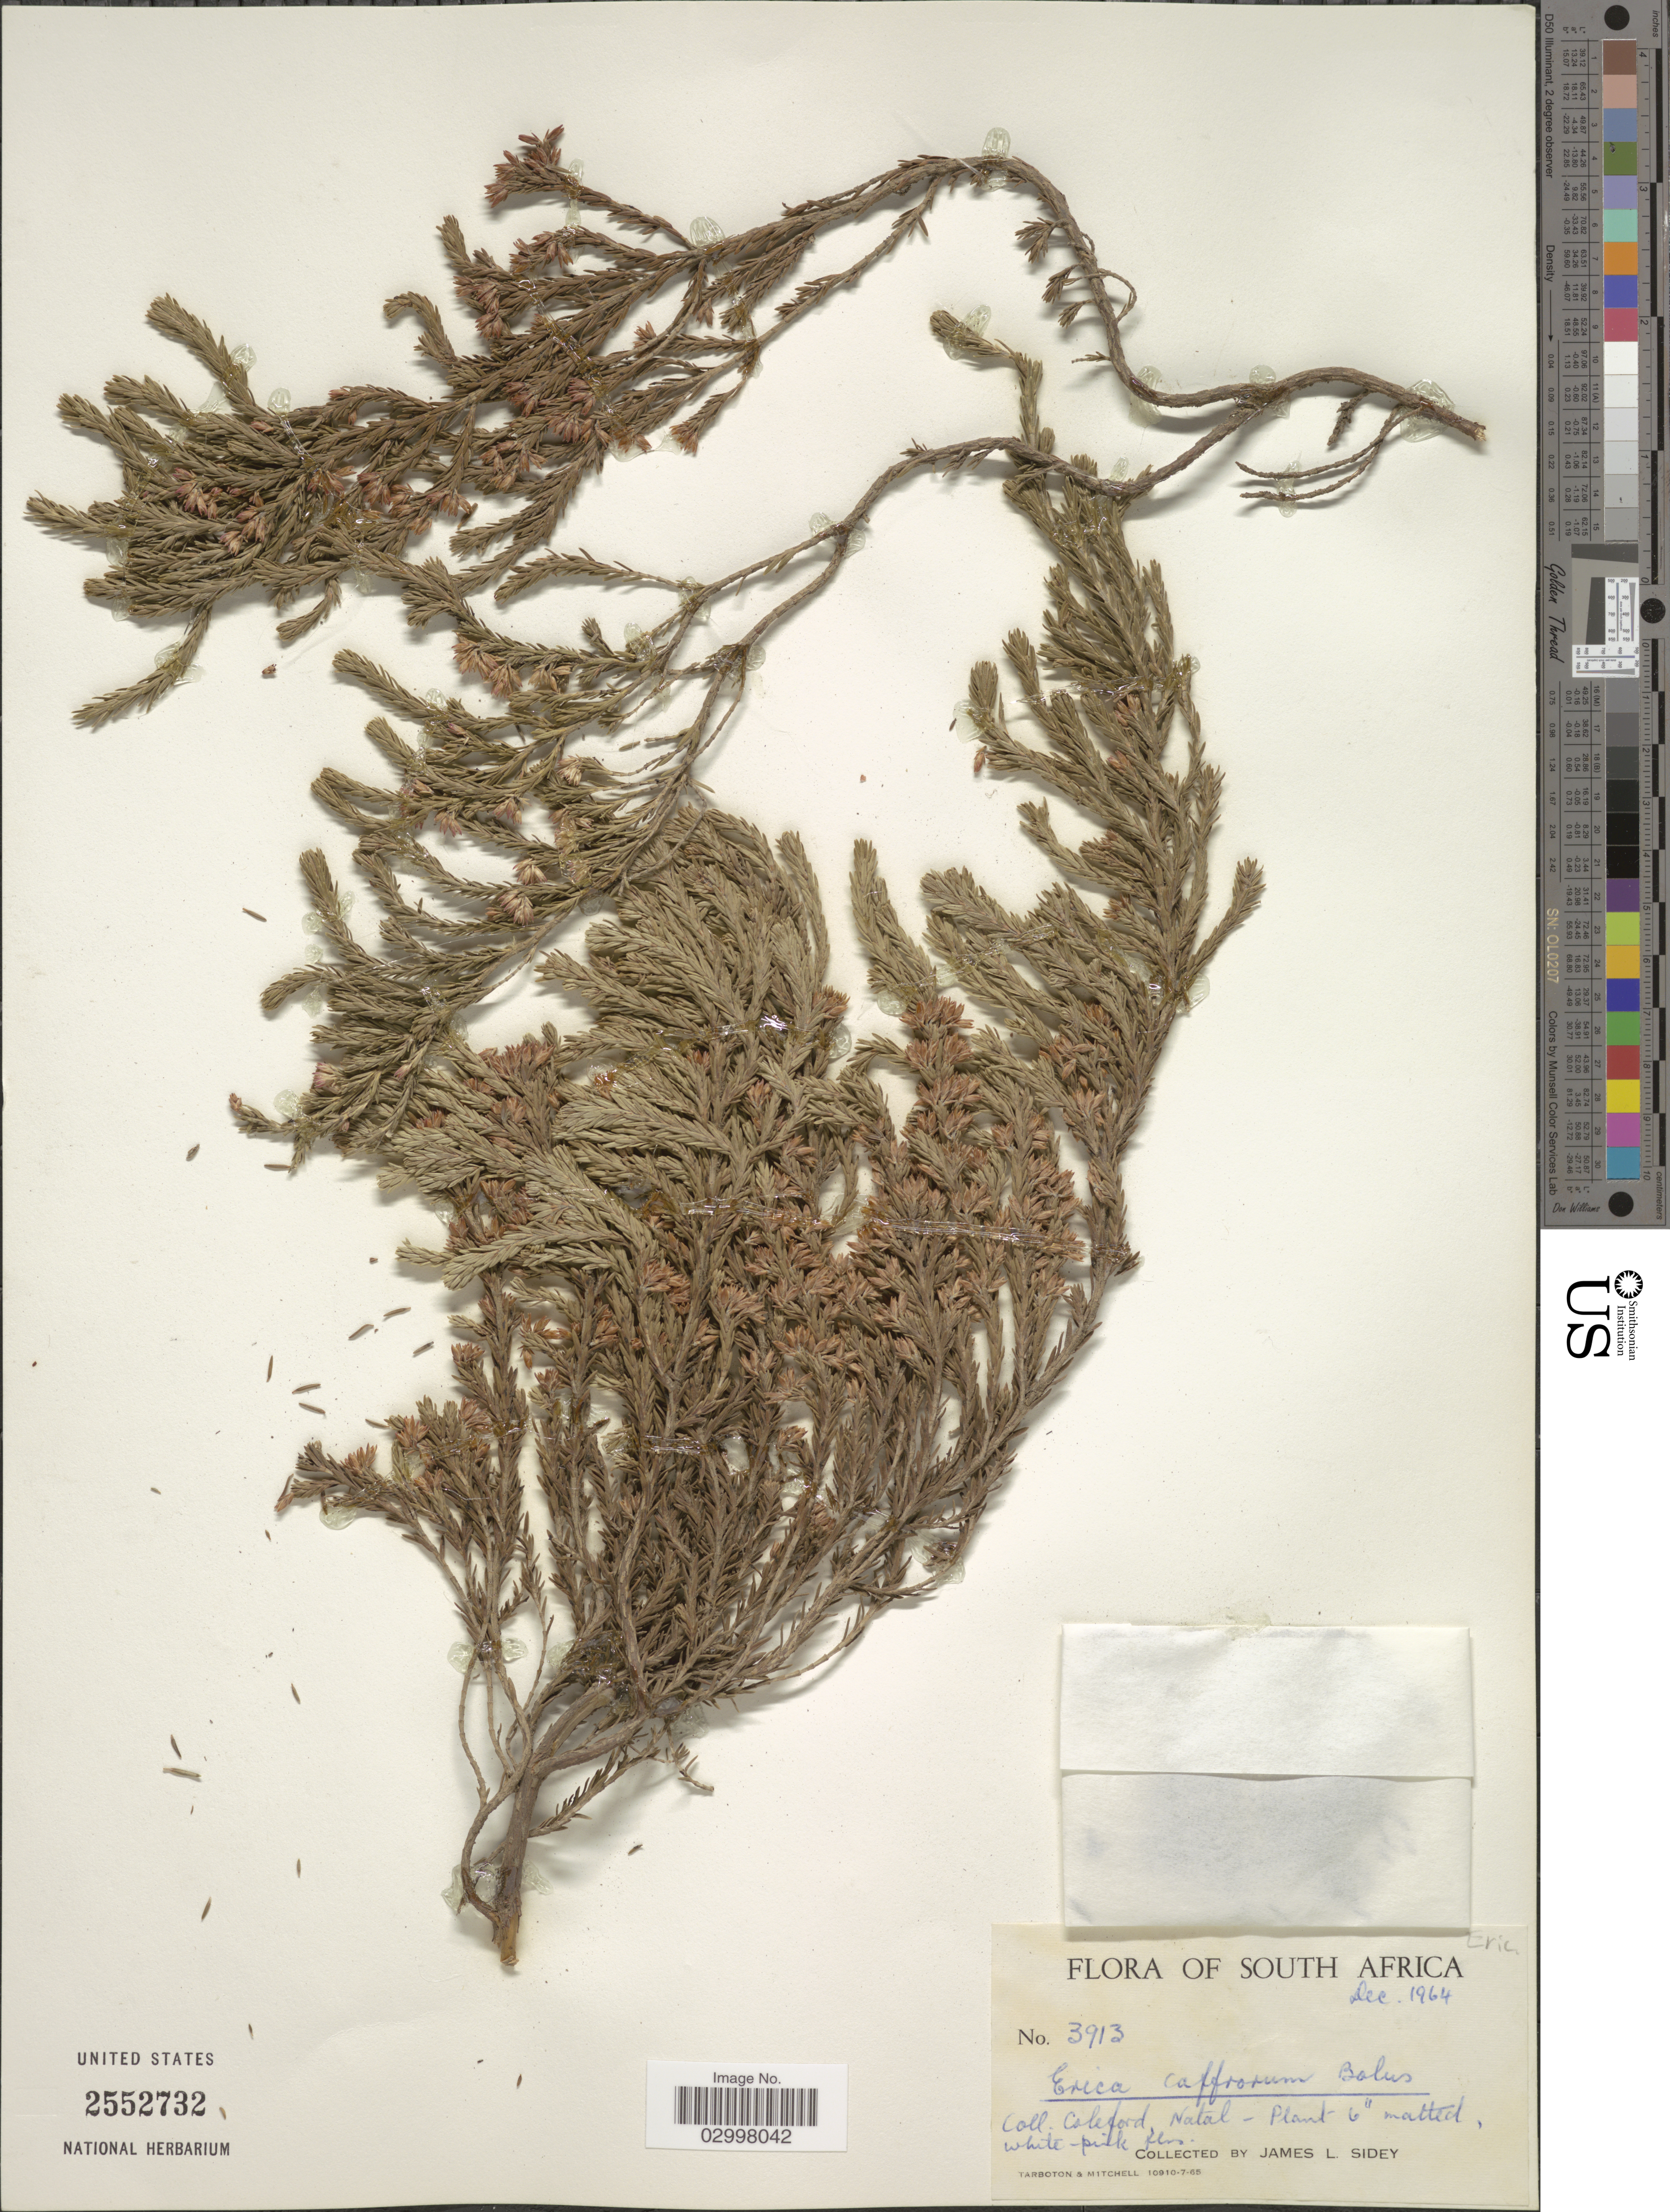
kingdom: Plantae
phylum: Tracheophyta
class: Magnoliopsida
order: Ericales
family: Ericaceae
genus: Erica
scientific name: Erica caffrorum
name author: Bolus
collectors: J. L. Sidey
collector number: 3913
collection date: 1964-12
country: South Africa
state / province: KwaZulu-Natal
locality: Coleford, Natal.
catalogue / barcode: US 2552732